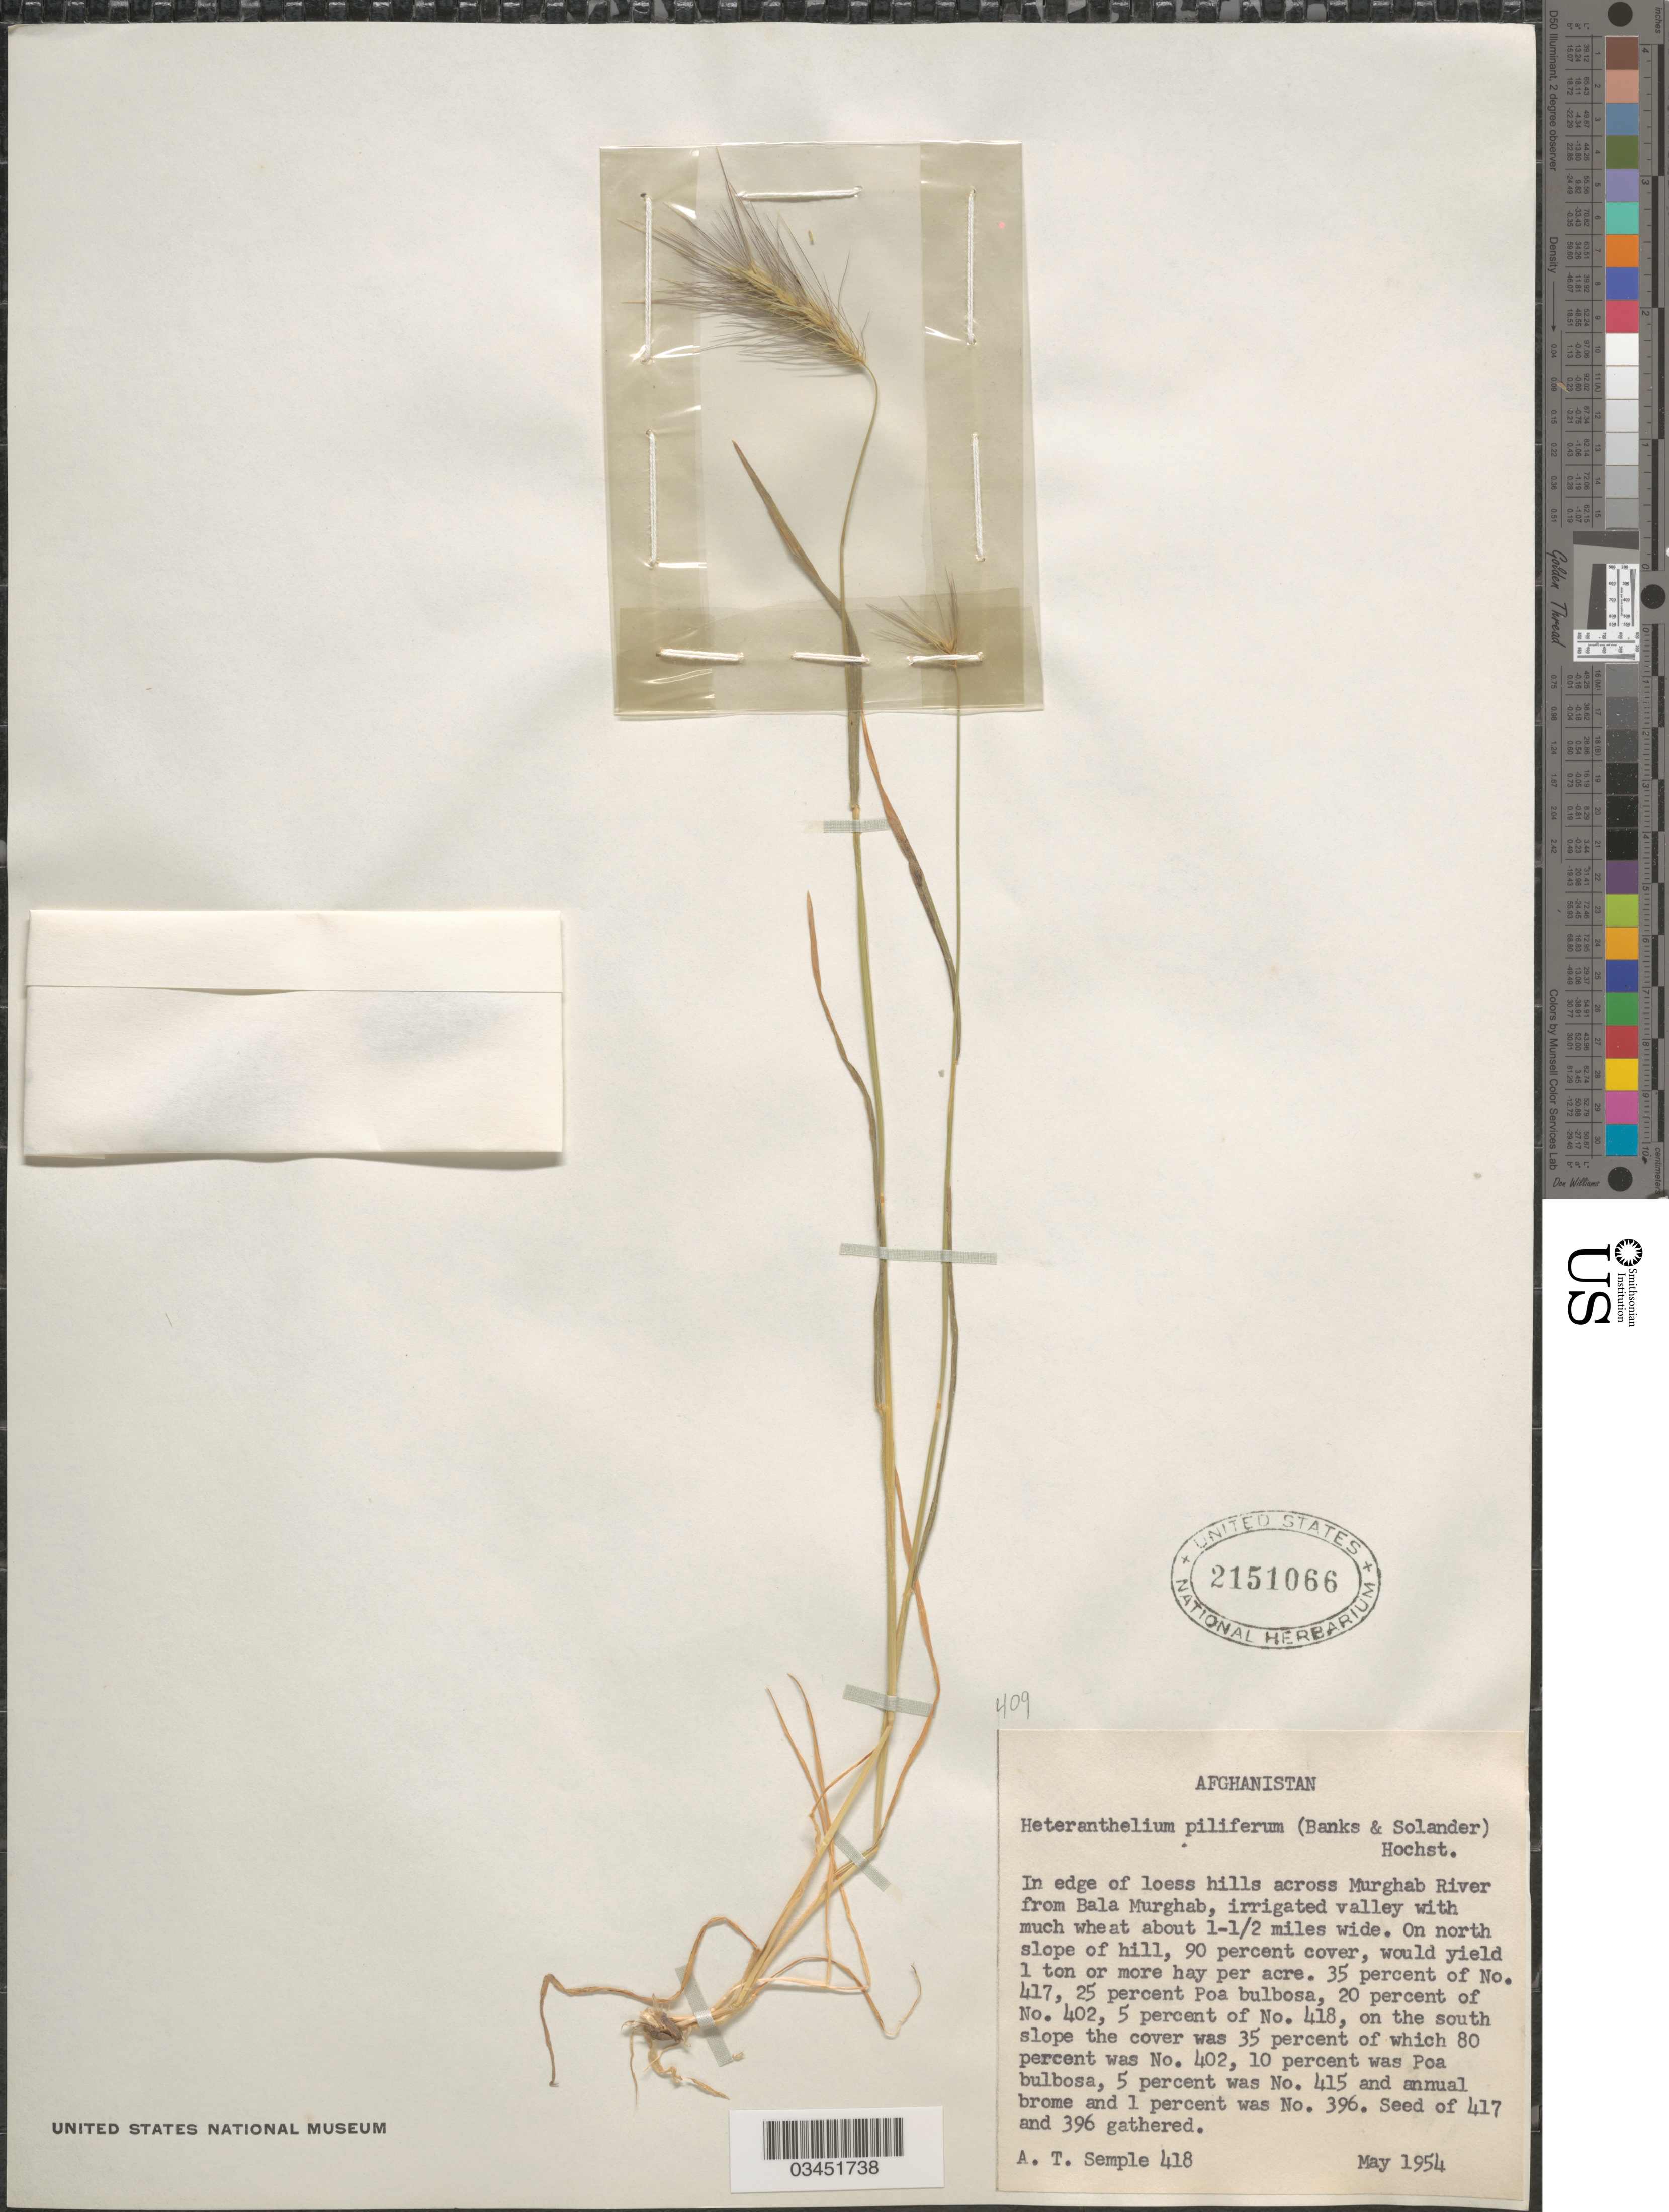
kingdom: Plantae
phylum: Tracheophyta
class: Liliopsida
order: Poales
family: Poaceae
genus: Heteranthelium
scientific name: Heteranthelium piliferum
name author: (Sol.) Hochst.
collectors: A. Semple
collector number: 418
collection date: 1954-05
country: Afghanistan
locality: In edge of loess hills across Murghab River from Bala Murghab, irrigated valley with much wheat about 1-1/2 miles wide. On north slope of hill.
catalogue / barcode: US 2151066